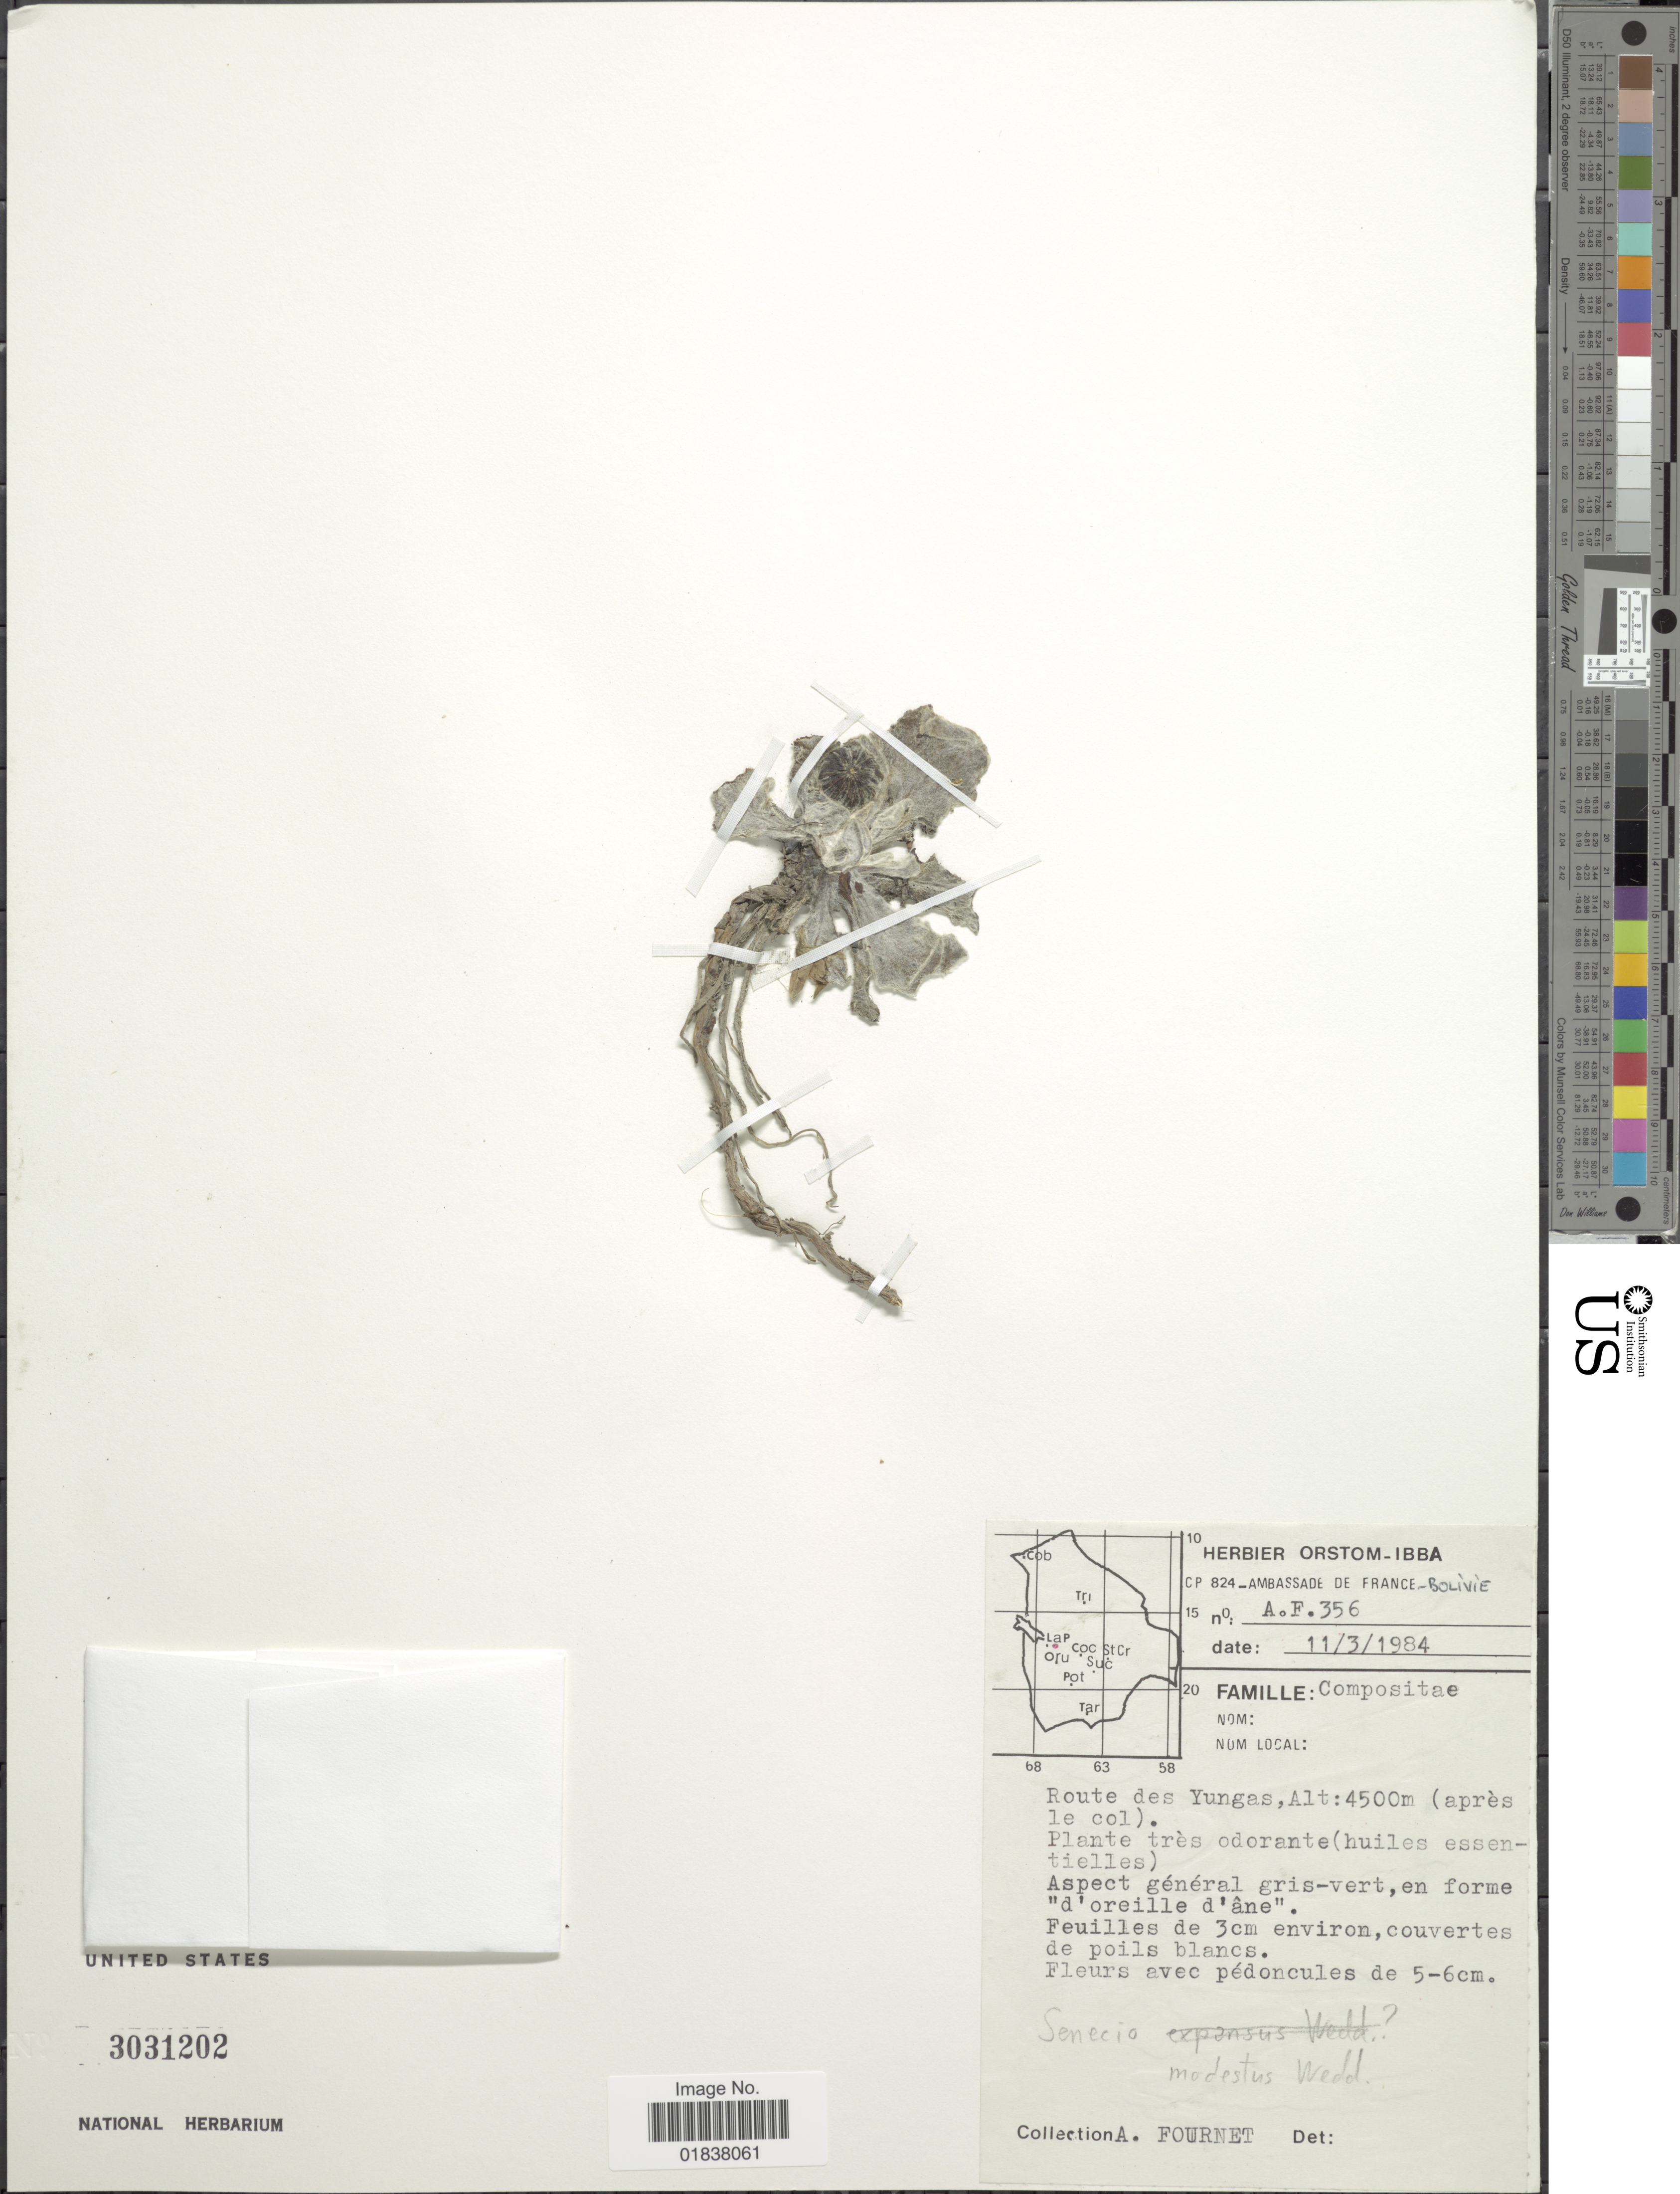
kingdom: Plantae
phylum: Tracheophyta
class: Magnoliopsida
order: Asterales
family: Asteraceae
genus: Senecio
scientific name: Senecio candollei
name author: Wedd.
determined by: Salomon, Luciana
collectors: A. Fournet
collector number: AF356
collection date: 1984-03-11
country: Bolivia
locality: Route des Yungas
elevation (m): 4500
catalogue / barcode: US 3031202